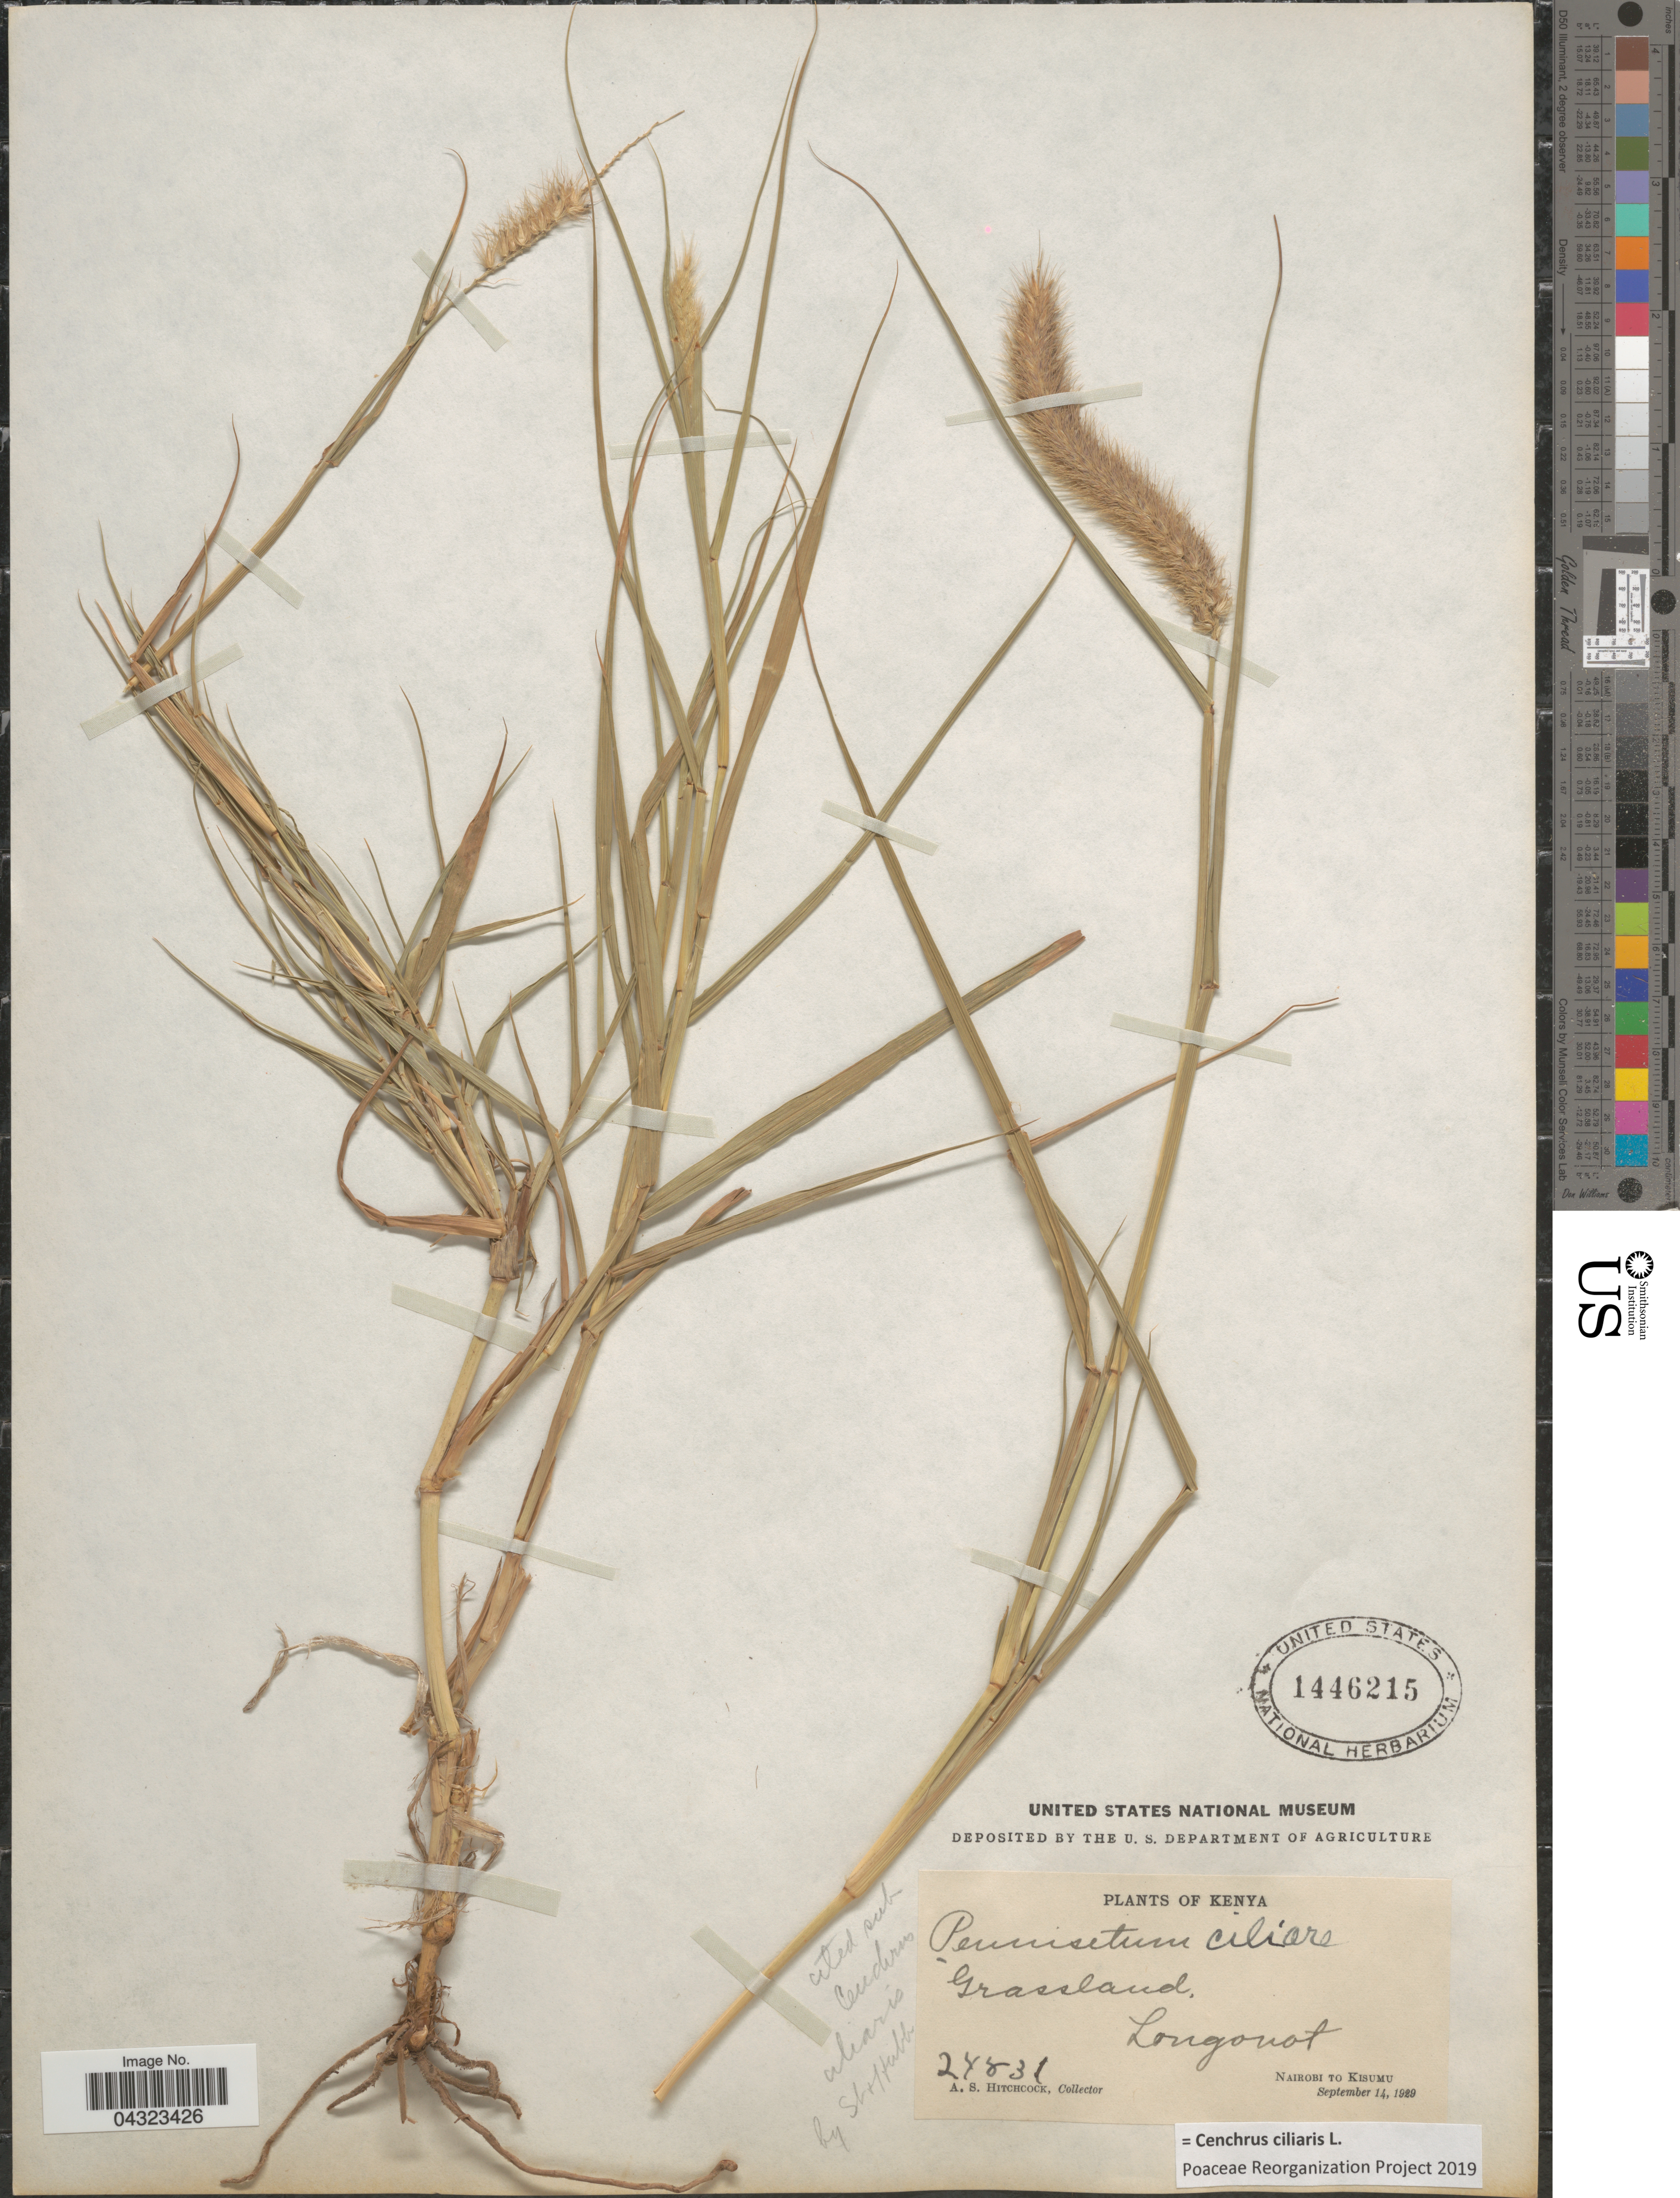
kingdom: Plantae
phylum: Tracheophyta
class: Liliopsida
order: Poales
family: Poaceae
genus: Cenchrus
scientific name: Cenchrus ciliaris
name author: L.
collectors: A. S. Hitchcock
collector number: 24831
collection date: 1929-09-14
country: Kenya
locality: Longonot. Nairobi to Kisumu.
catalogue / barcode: US 1446215